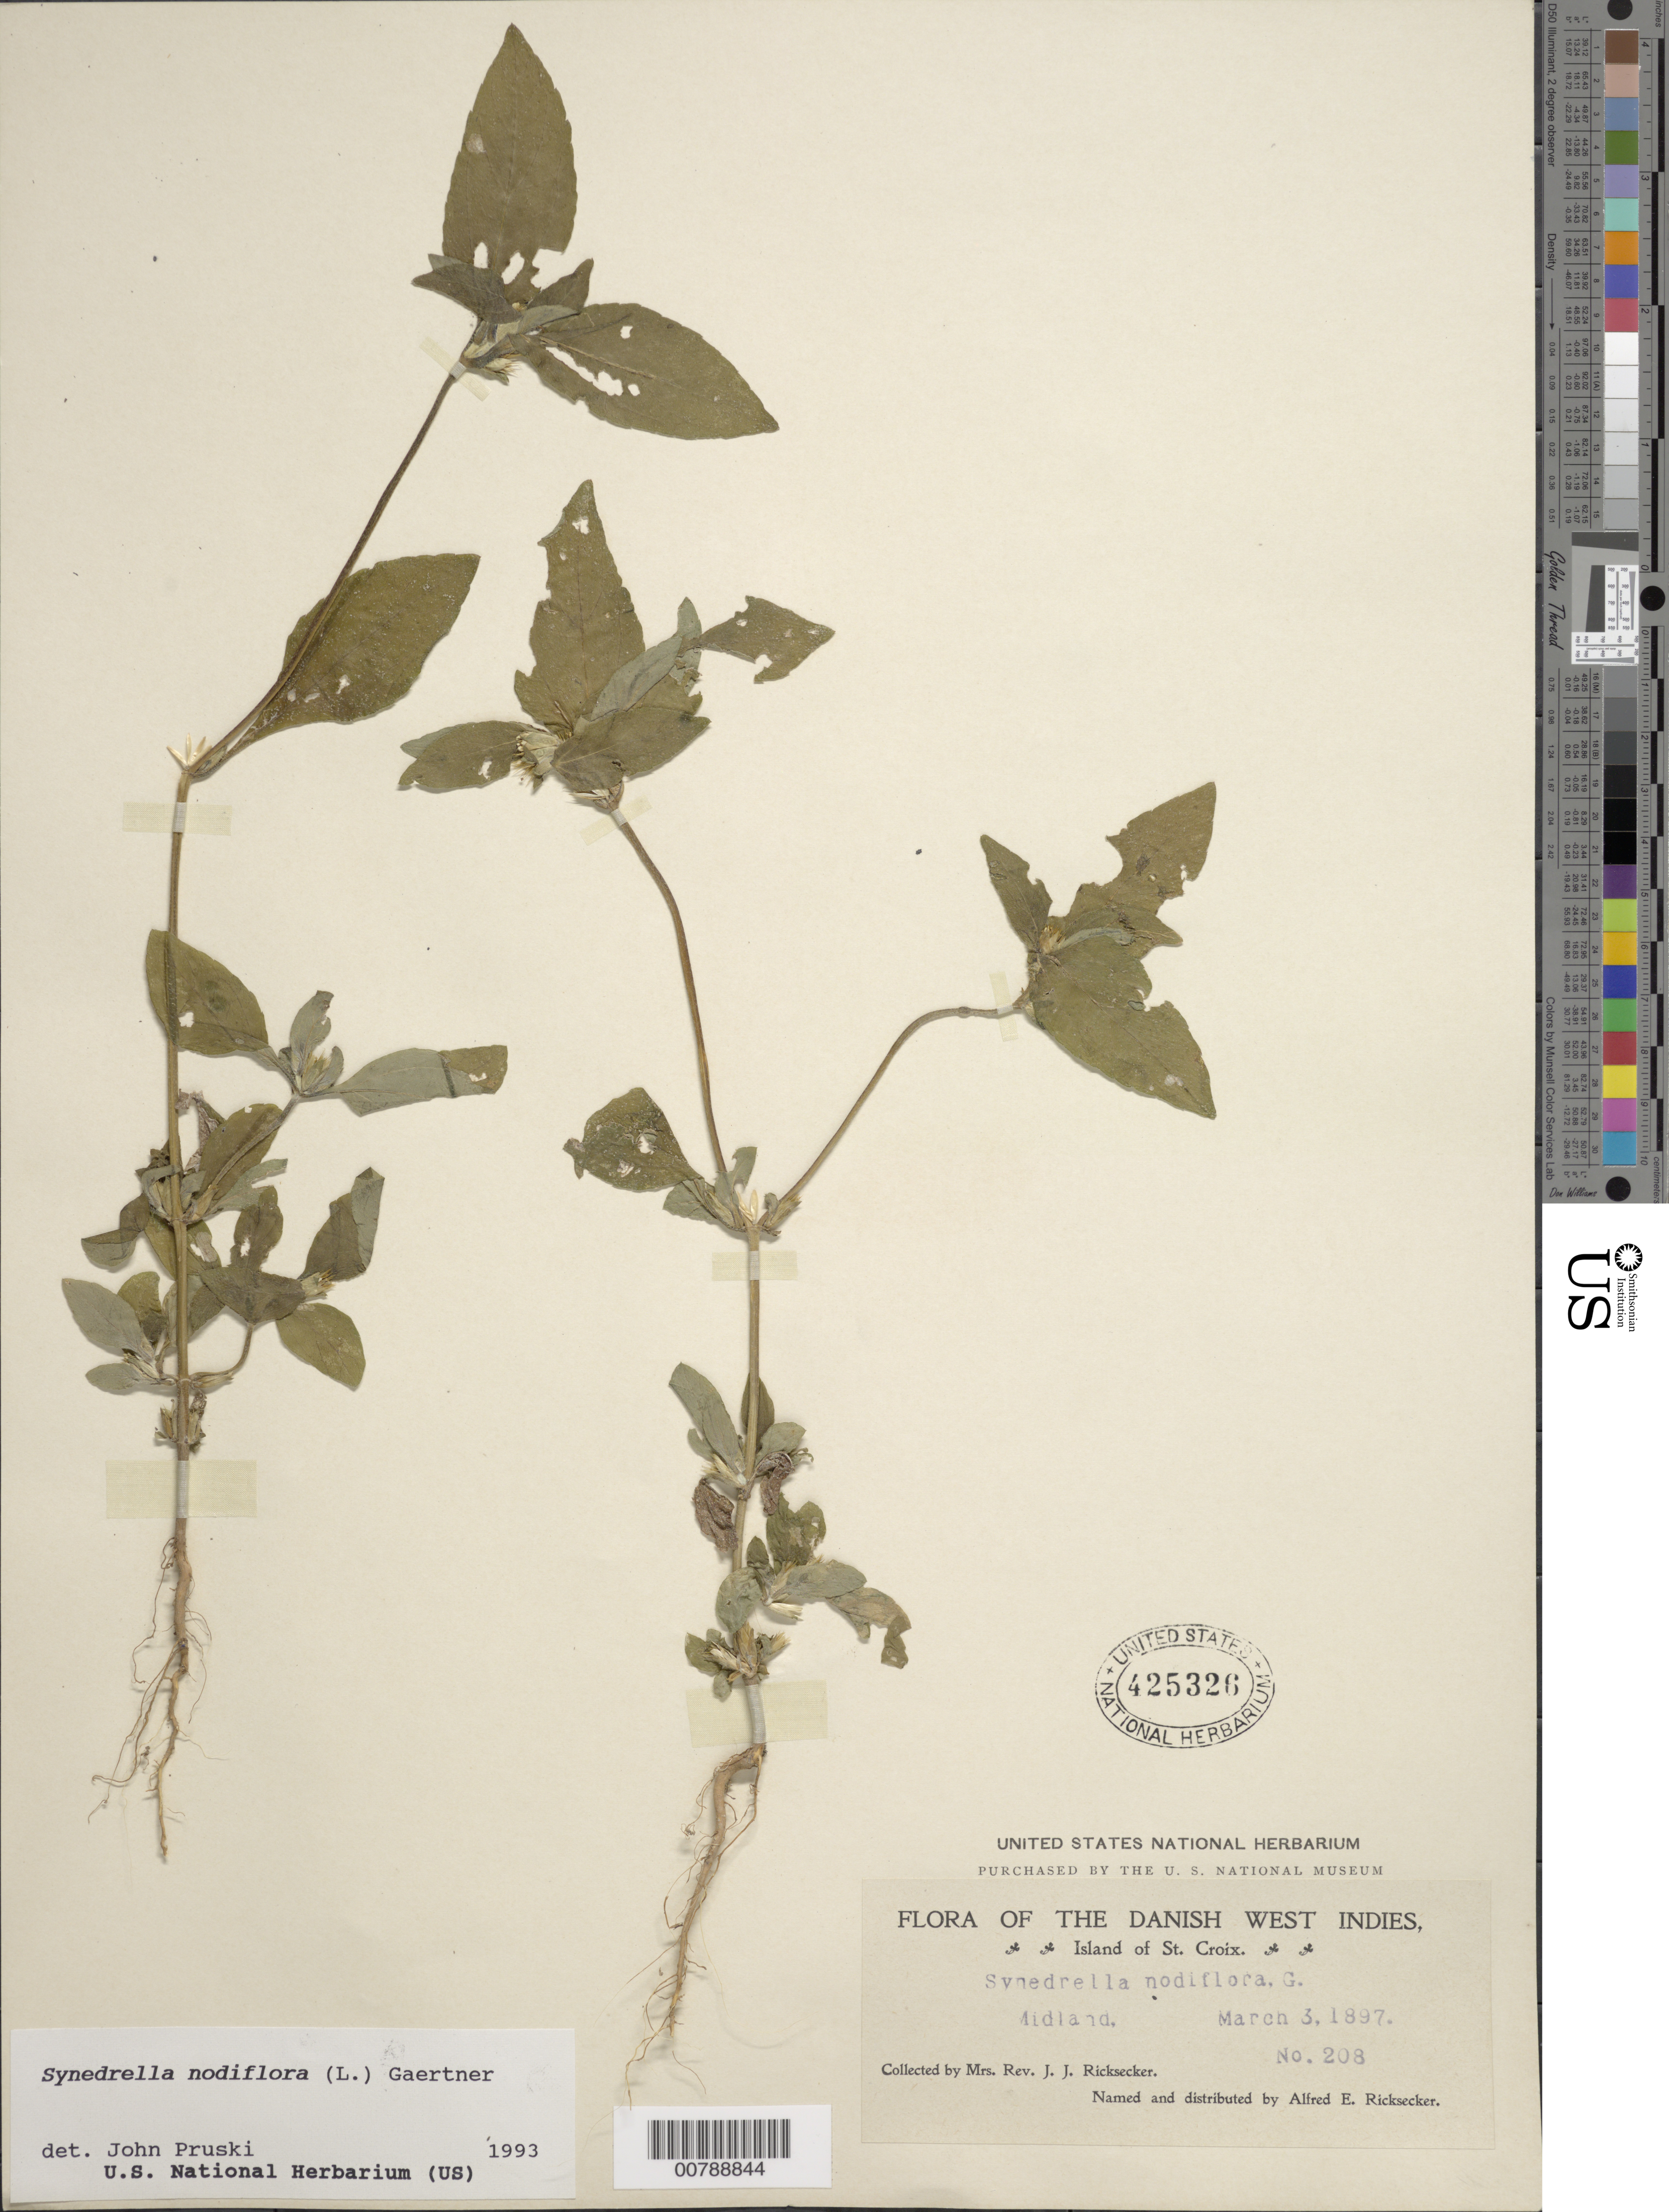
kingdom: Plantae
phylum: Tracheophyta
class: Magnoliopsida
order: Asterales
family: Asteraceae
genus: Synedrella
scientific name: Synedrella nodiflora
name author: (L.) Gaertn.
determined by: Pruski, J. F.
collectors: L. A. Ricksecker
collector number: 208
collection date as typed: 03 Mar 1897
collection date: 1897-03-03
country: U.S. Virgin Islands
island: St. Croix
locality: Midland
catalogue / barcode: US 425326